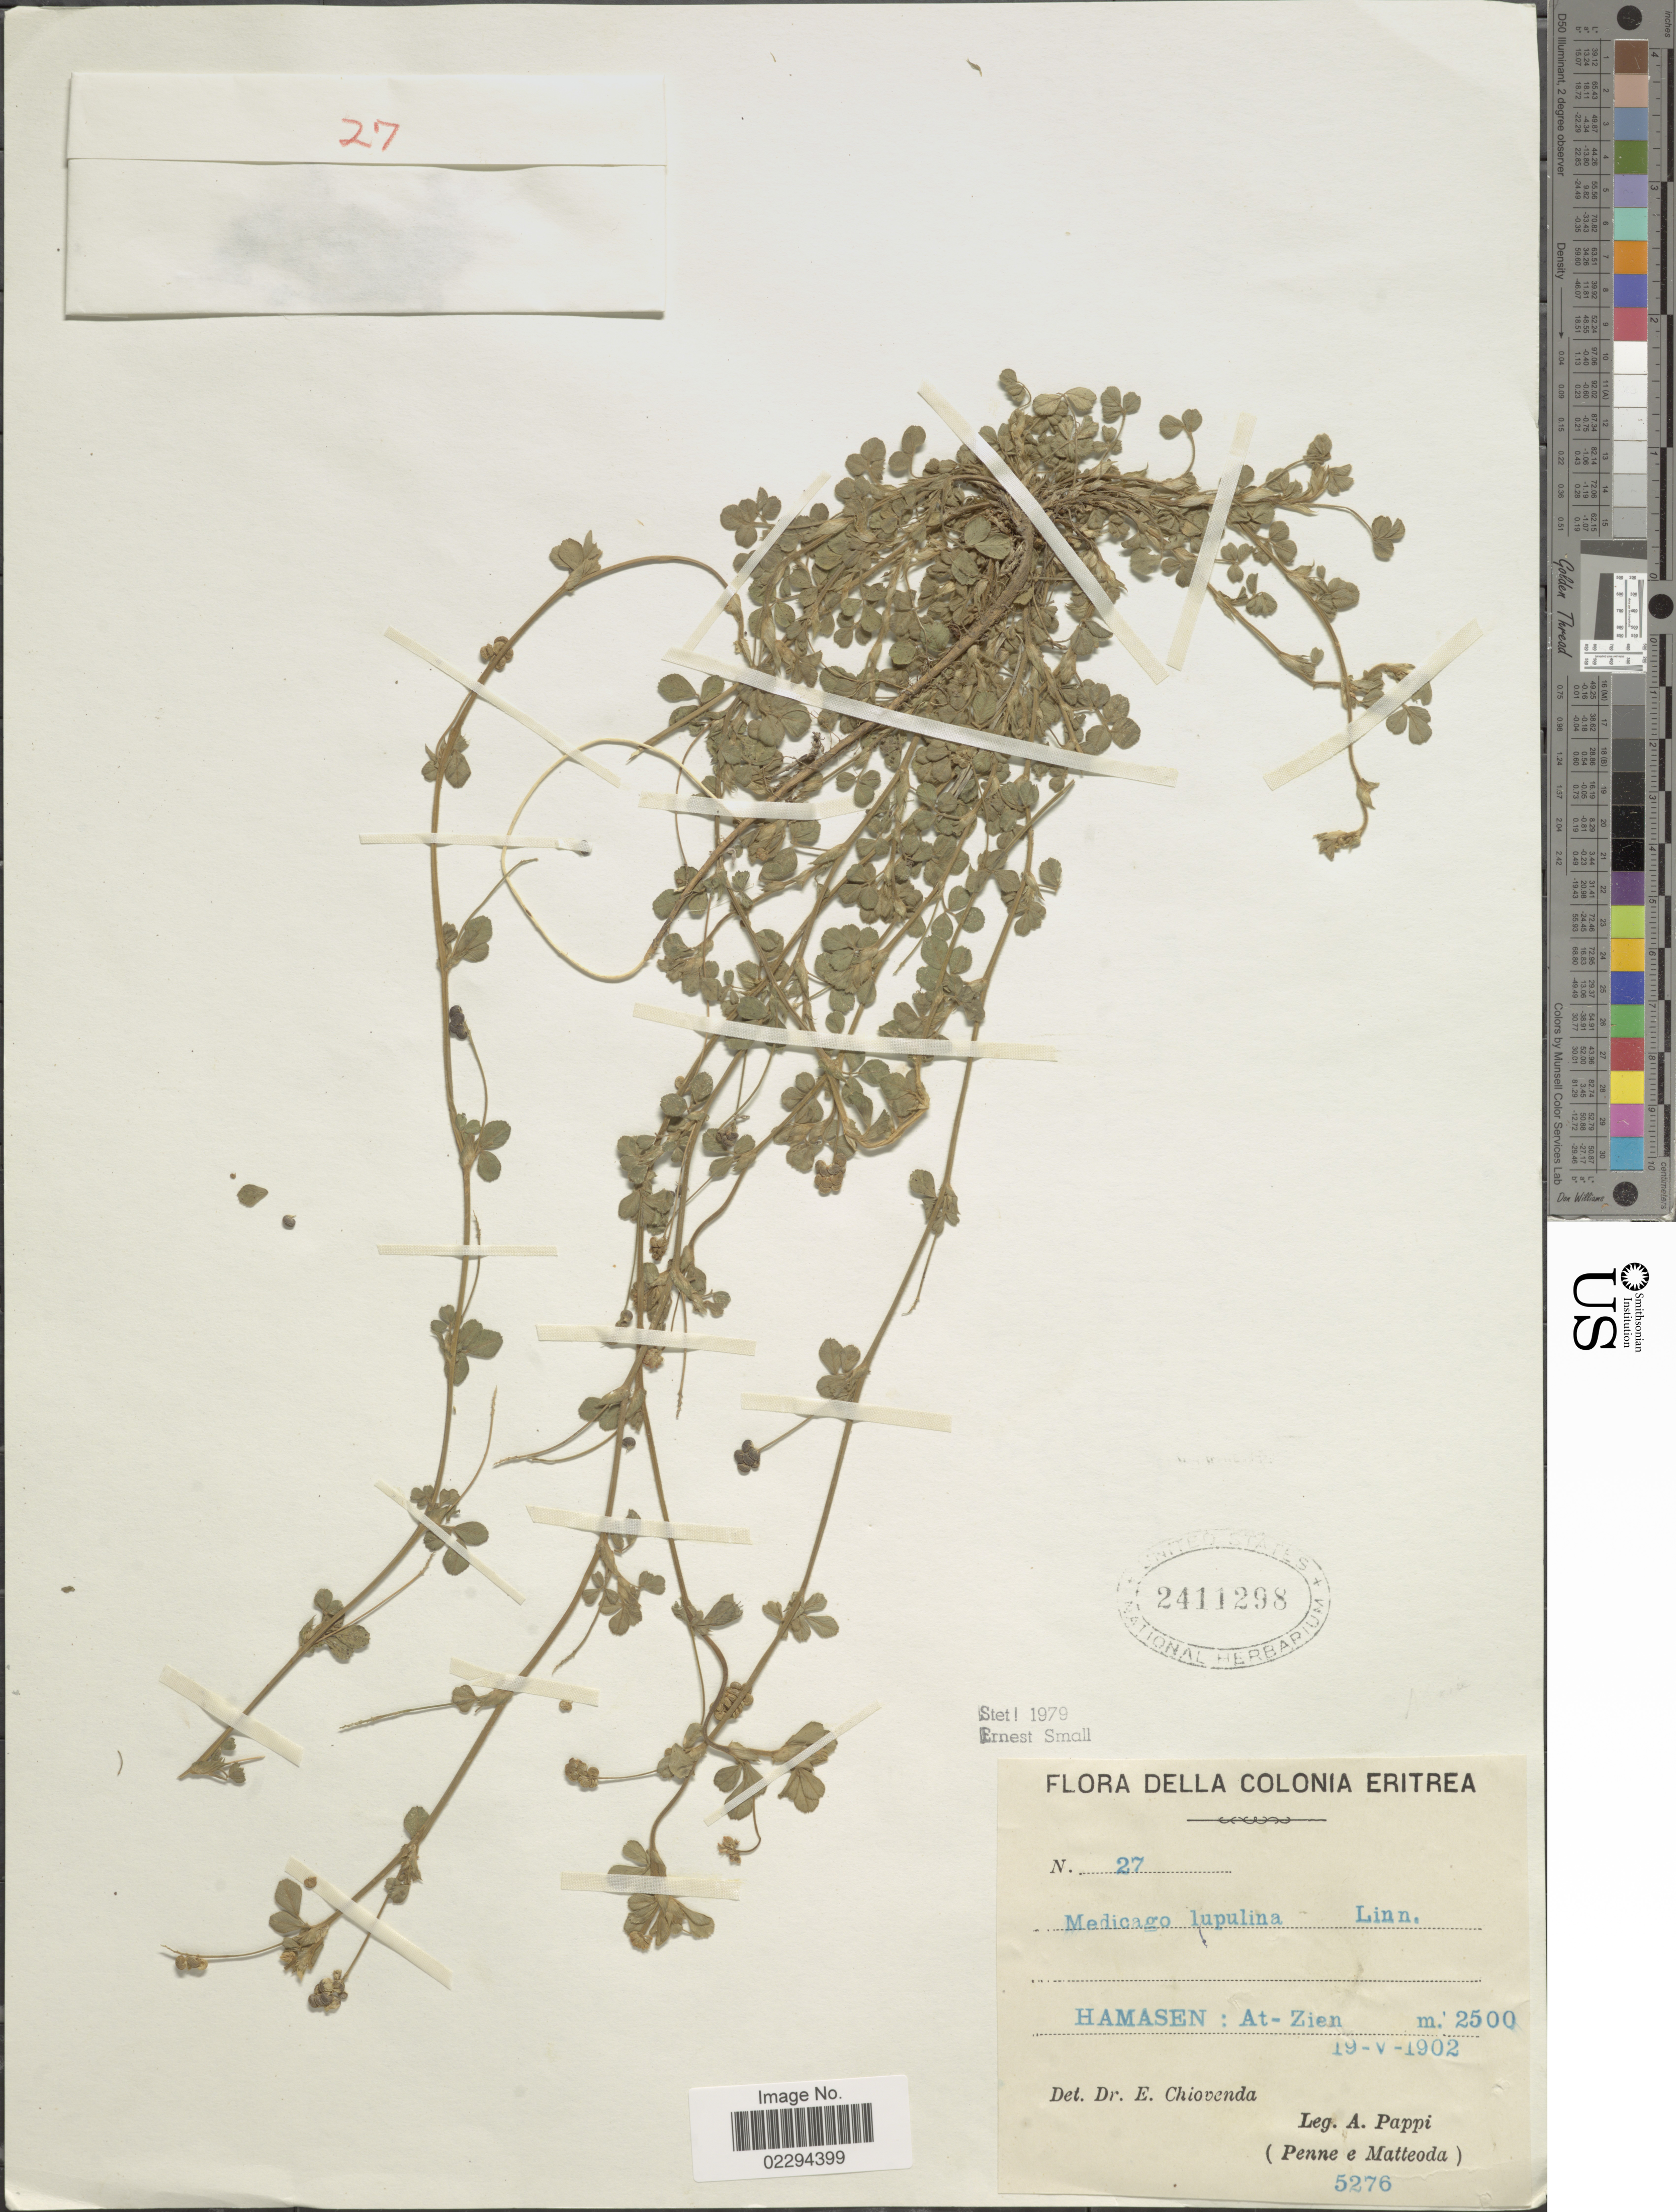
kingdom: Plantae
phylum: Tracheophyta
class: Magnoliopsida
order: Fabales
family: Fabaceae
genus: Medicago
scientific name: Medicago lupulina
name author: L.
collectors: A. Pappi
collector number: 5276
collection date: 1902-05-19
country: Eritrea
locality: Della Colonia Eritrea, Hamasen: At-Zien.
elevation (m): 2500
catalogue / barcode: US 2411298